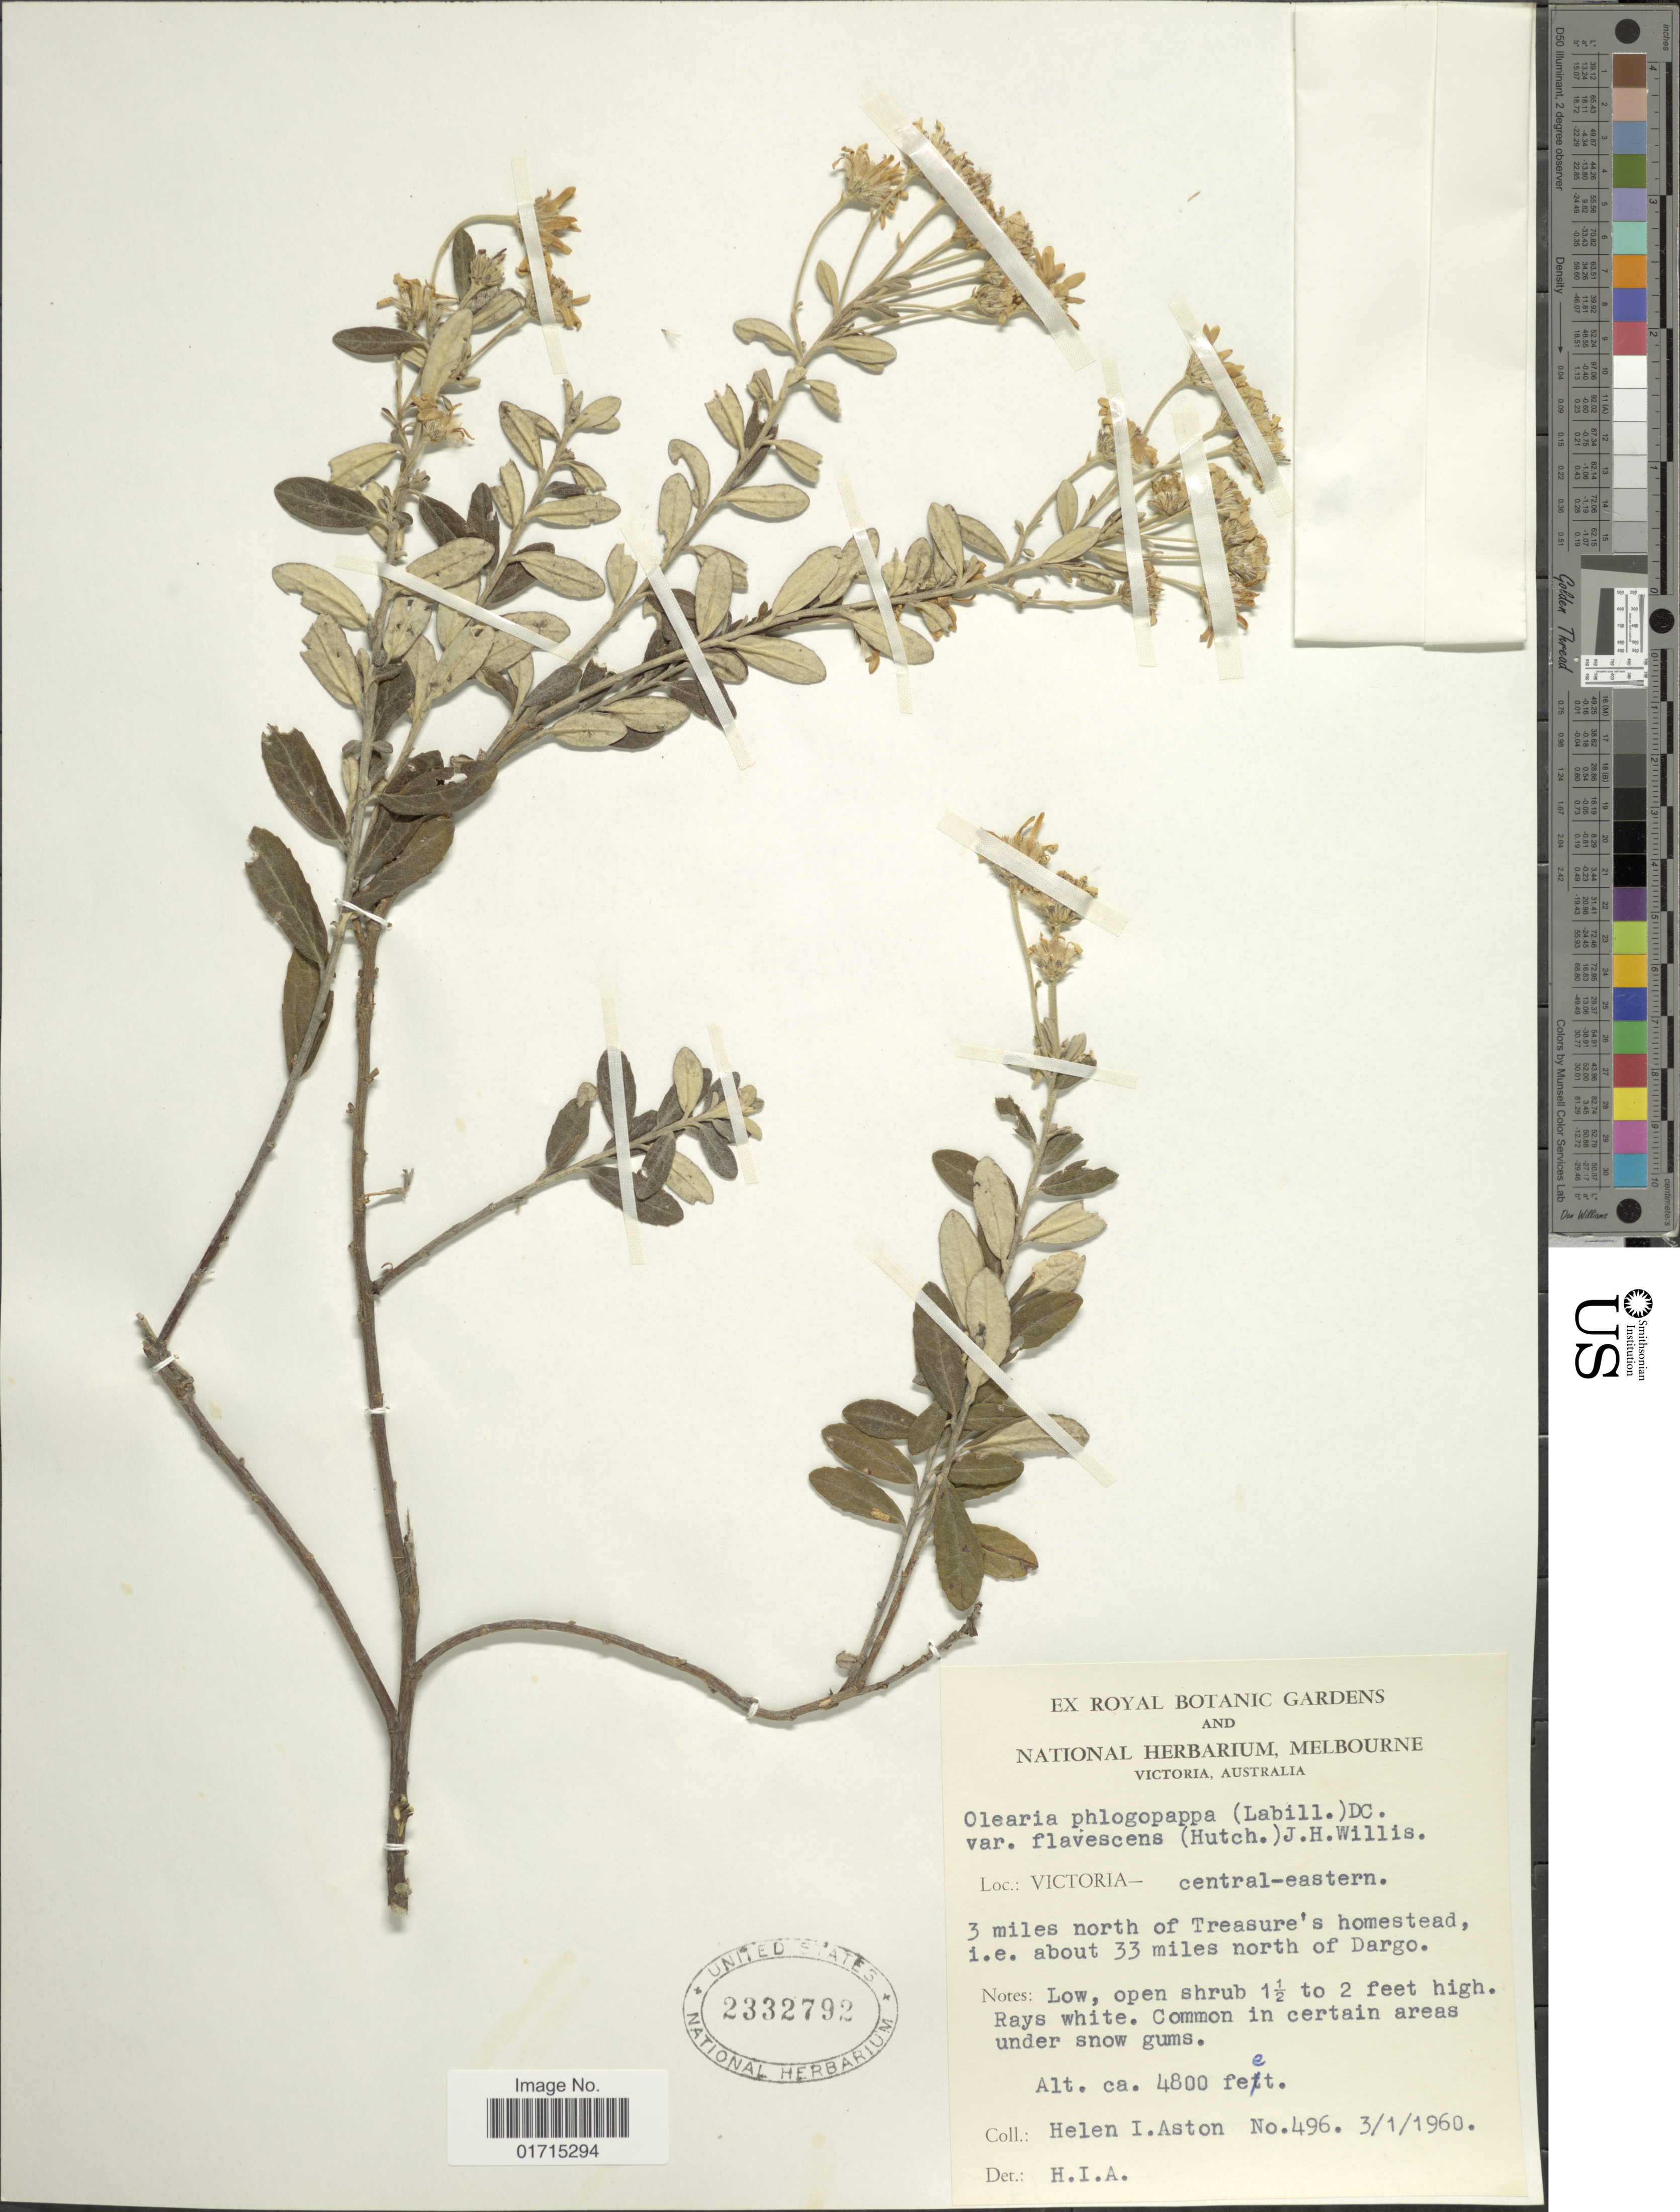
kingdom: Plantae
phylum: Tracheophyta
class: Magnoliopsida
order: Asterales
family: Asteraceae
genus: Olearia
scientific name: Olearia phlogopappa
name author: (Labill.) DC.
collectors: H. I. Aston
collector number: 496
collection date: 1960-01-03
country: Australia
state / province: Victoria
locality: Australia. Victoria-central-eastern. 3 miles north of Treasure's homestead, i. e. about 33 miles north of Dargo.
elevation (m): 1463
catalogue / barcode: US 2332792